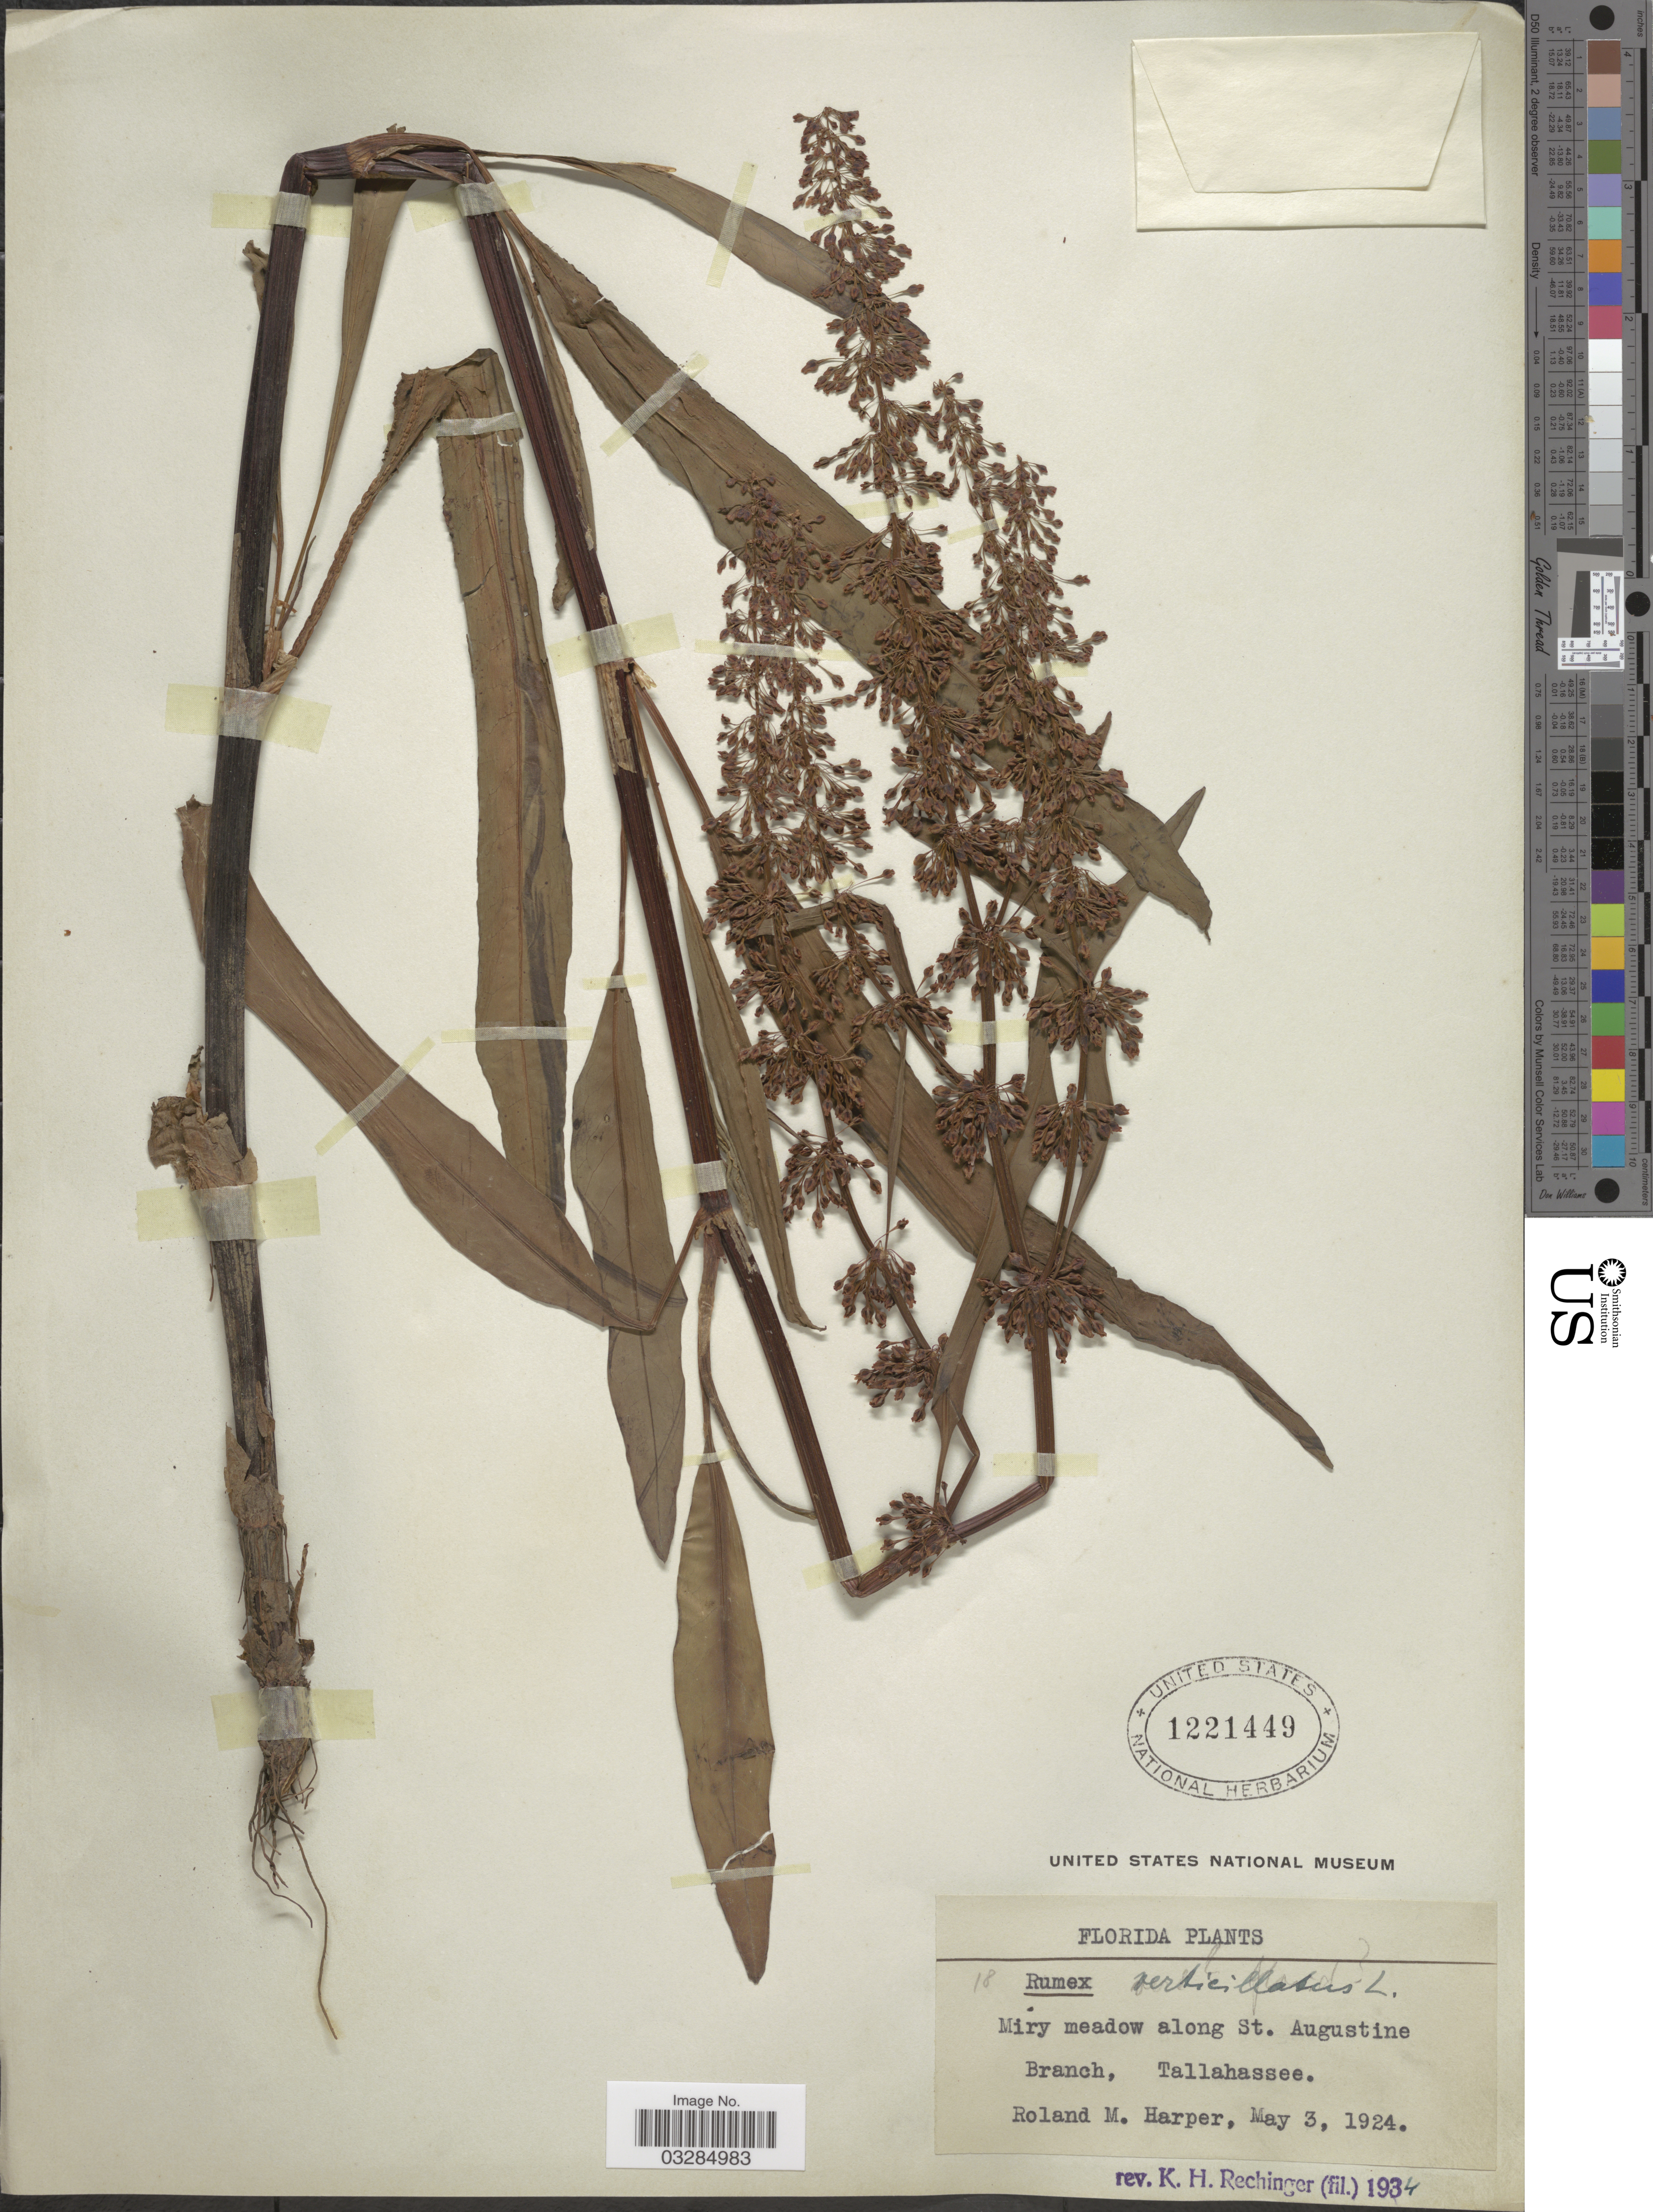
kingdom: Plantae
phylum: Tracheophyta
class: Magnoliopsida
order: Caryophyllales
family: Polygonaceae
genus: Rumex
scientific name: Rumex verticillatus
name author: L.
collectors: R. M. Harper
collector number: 18?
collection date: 1924-05-03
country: United States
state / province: Florida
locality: Miry meadow along St. Augustine Branch, Tallahassee.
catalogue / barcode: US 1221449